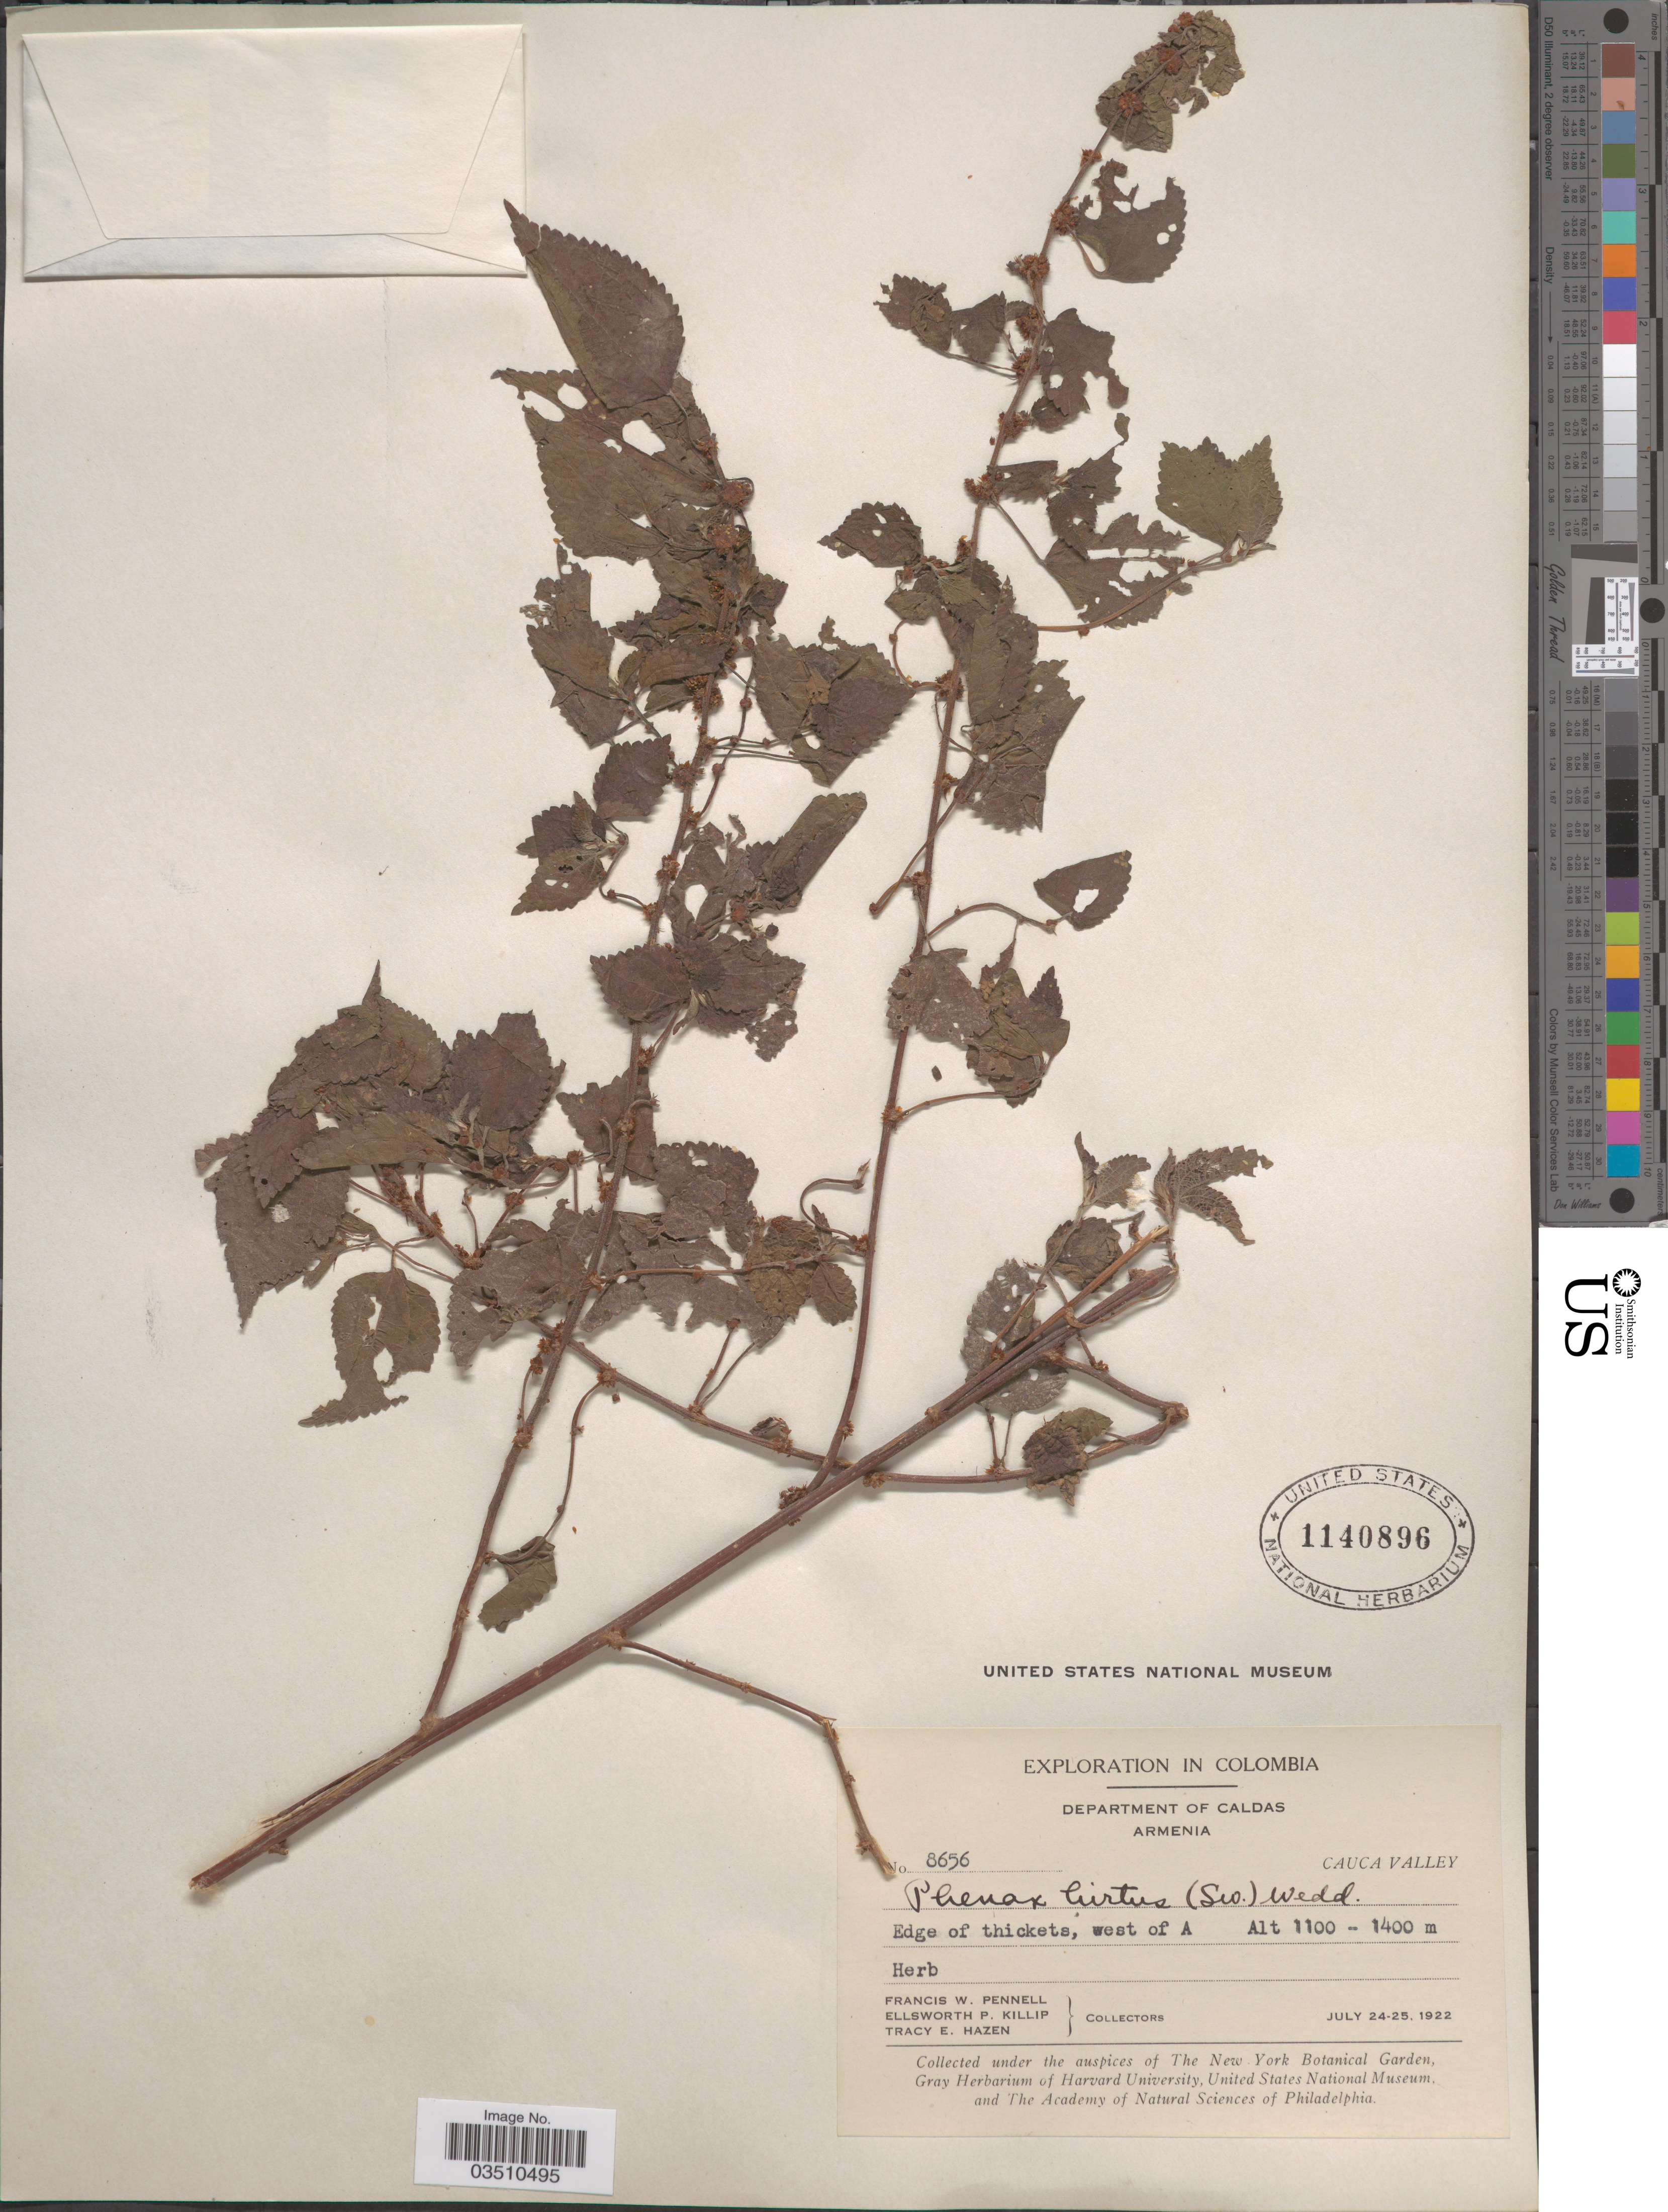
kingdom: Plantae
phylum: Tracheophyta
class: Magnoliopsida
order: Rosales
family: Urticaceae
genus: Phenax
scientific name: Phenax hirtus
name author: (Sw.) Wedd.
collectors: F. W. Pennell, E. P. Killip & T. E. Hazen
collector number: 8656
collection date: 1922-07-24/1922-07-25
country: Colombia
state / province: Caldas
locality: Department of Caldas. Armenia. Cauca Valley. West of A.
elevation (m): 1100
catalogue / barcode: US 1140896